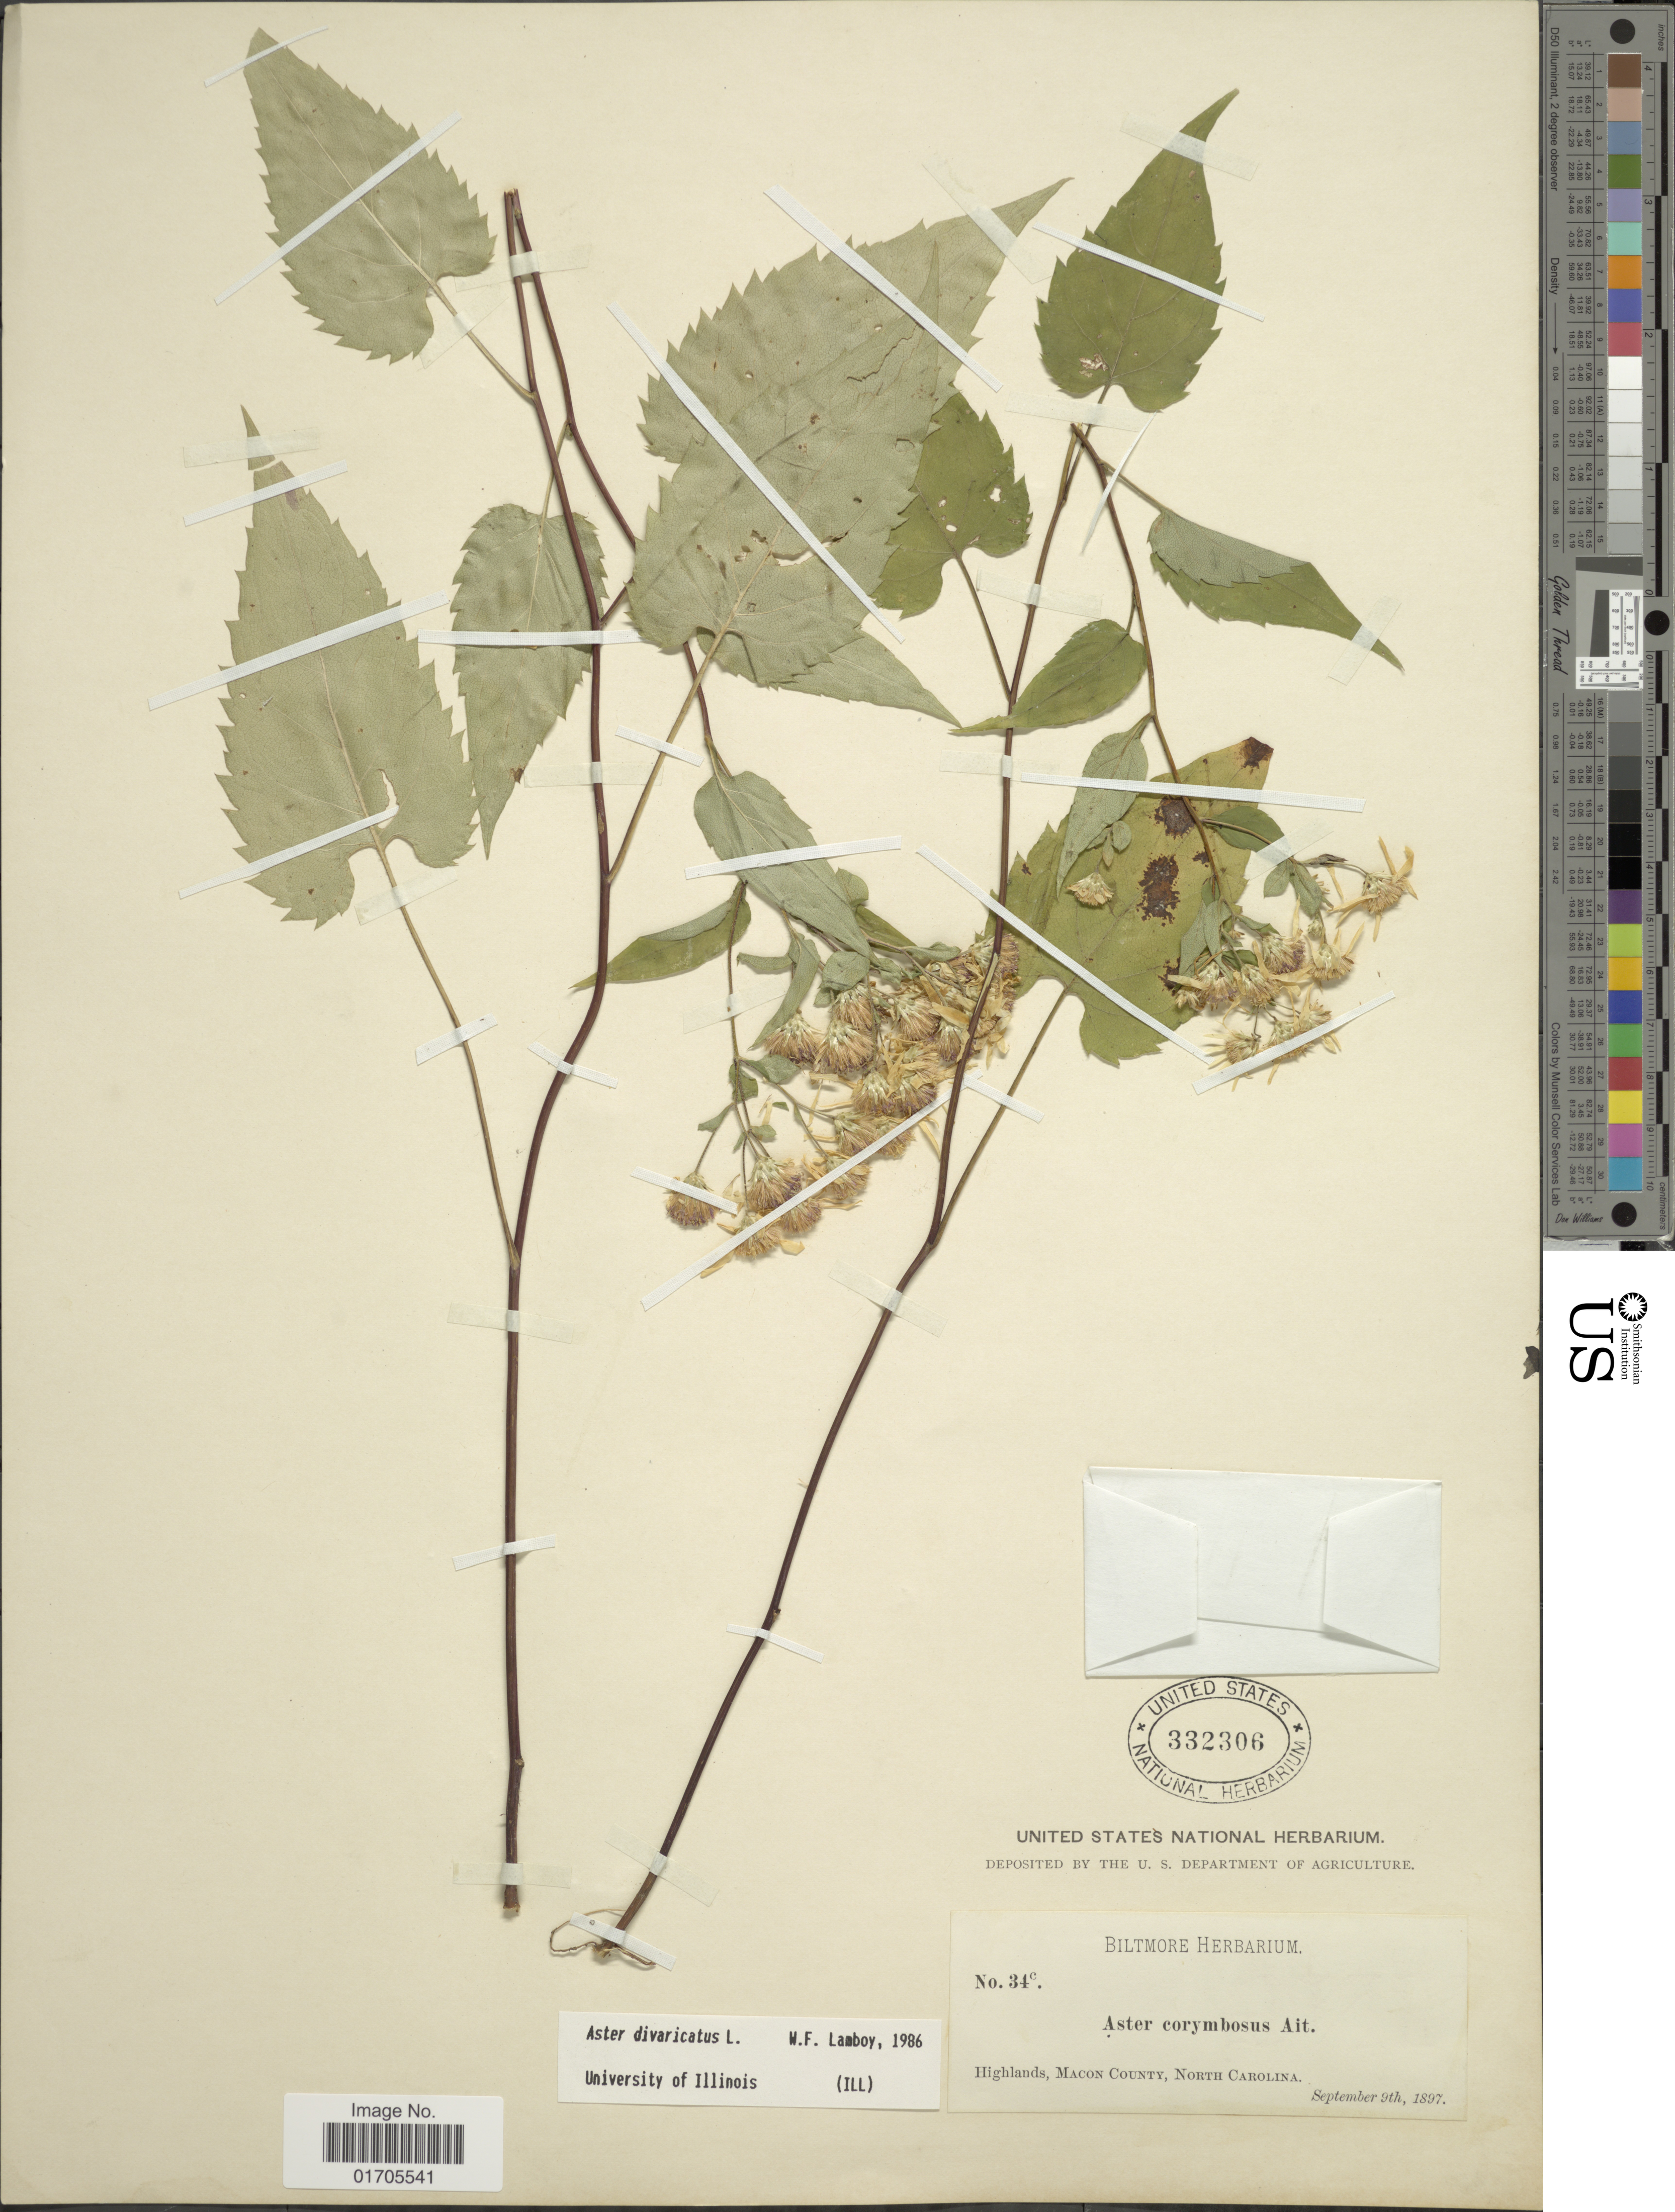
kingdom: Plantae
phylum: Tracheophyta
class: Magnoliopsida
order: Asterales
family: Asteraceae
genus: Eurybia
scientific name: Eurybia divaricata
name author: (L.) G.L. Nesom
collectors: ex herb. Biltmore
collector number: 34c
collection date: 1897-09-09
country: United States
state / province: North Carolina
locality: Highlands, Macon County, North Carolina.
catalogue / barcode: US 332306